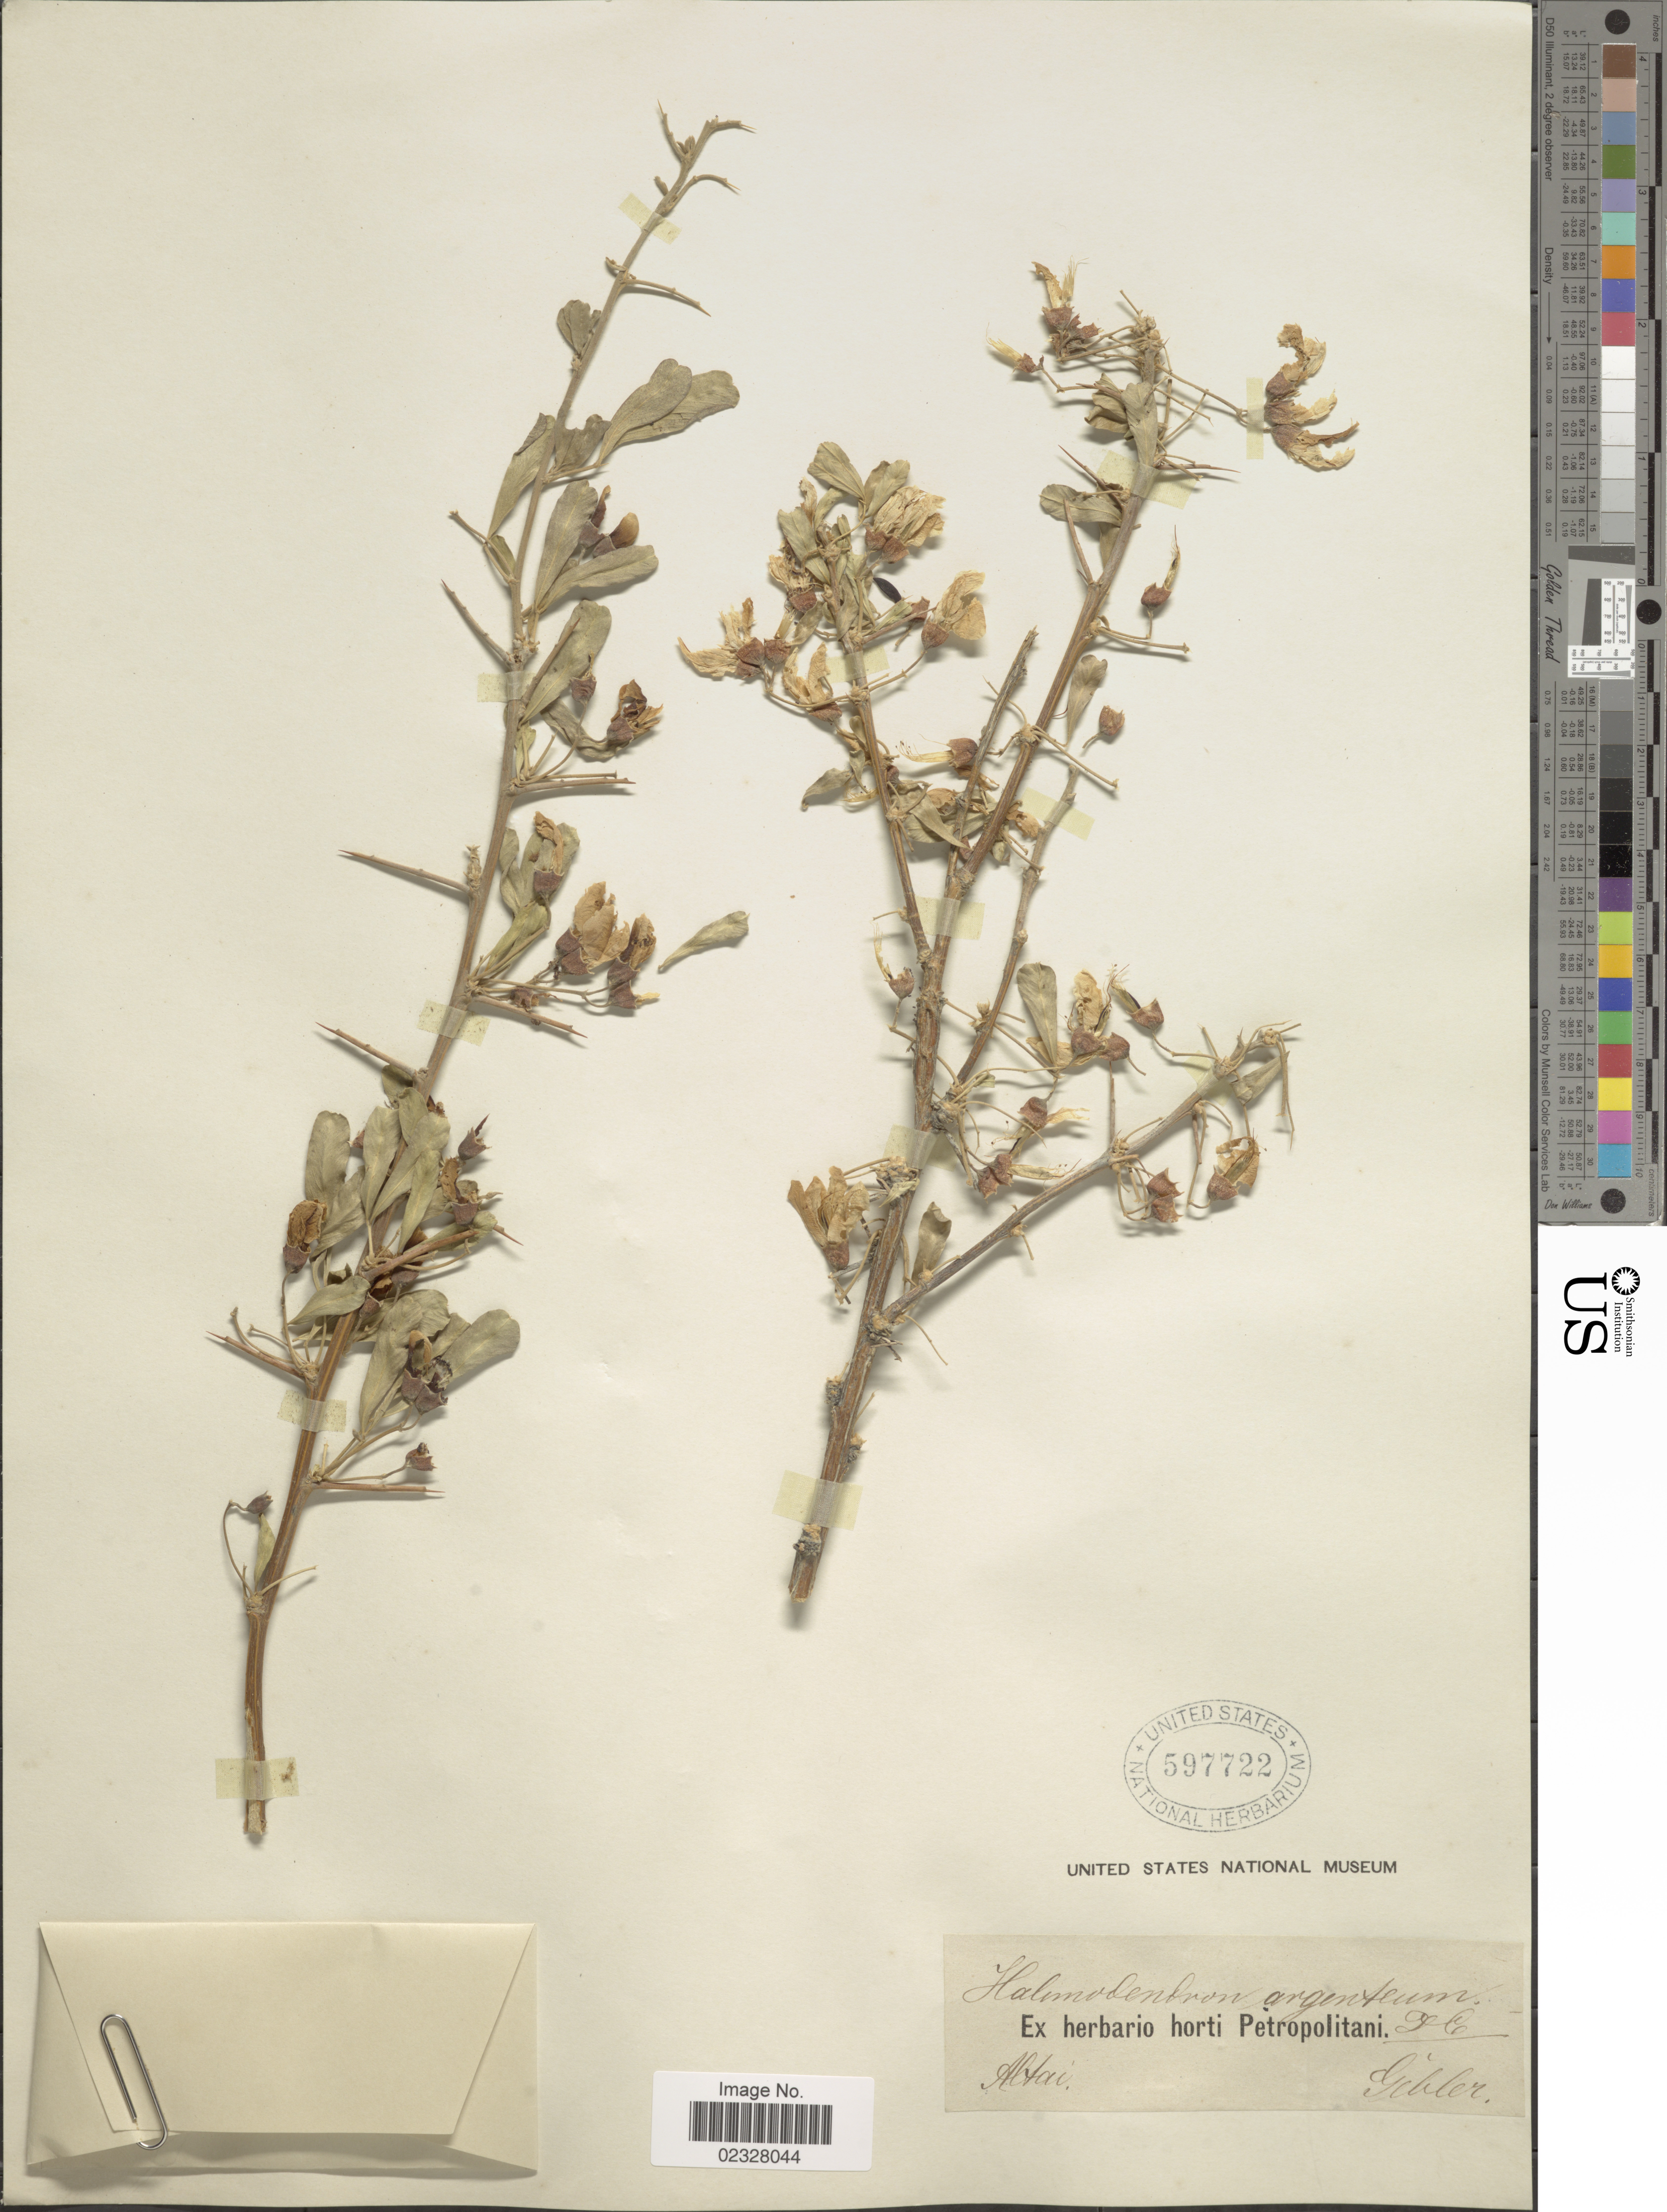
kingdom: Plantae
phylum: Tracheophyta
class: Magnoliopsida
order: Fabales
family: Fabaceae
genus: Caragana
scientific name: Caragana halodenron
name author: (Pall.) Dum. Cours.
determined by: (US) Smithsonian Institution - National Museum of Natural History - Department of Botany (UNITED STATES)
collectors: Gebler, --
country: Russian Federation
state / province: Altai Republic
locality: Altai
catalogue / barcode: US 597722